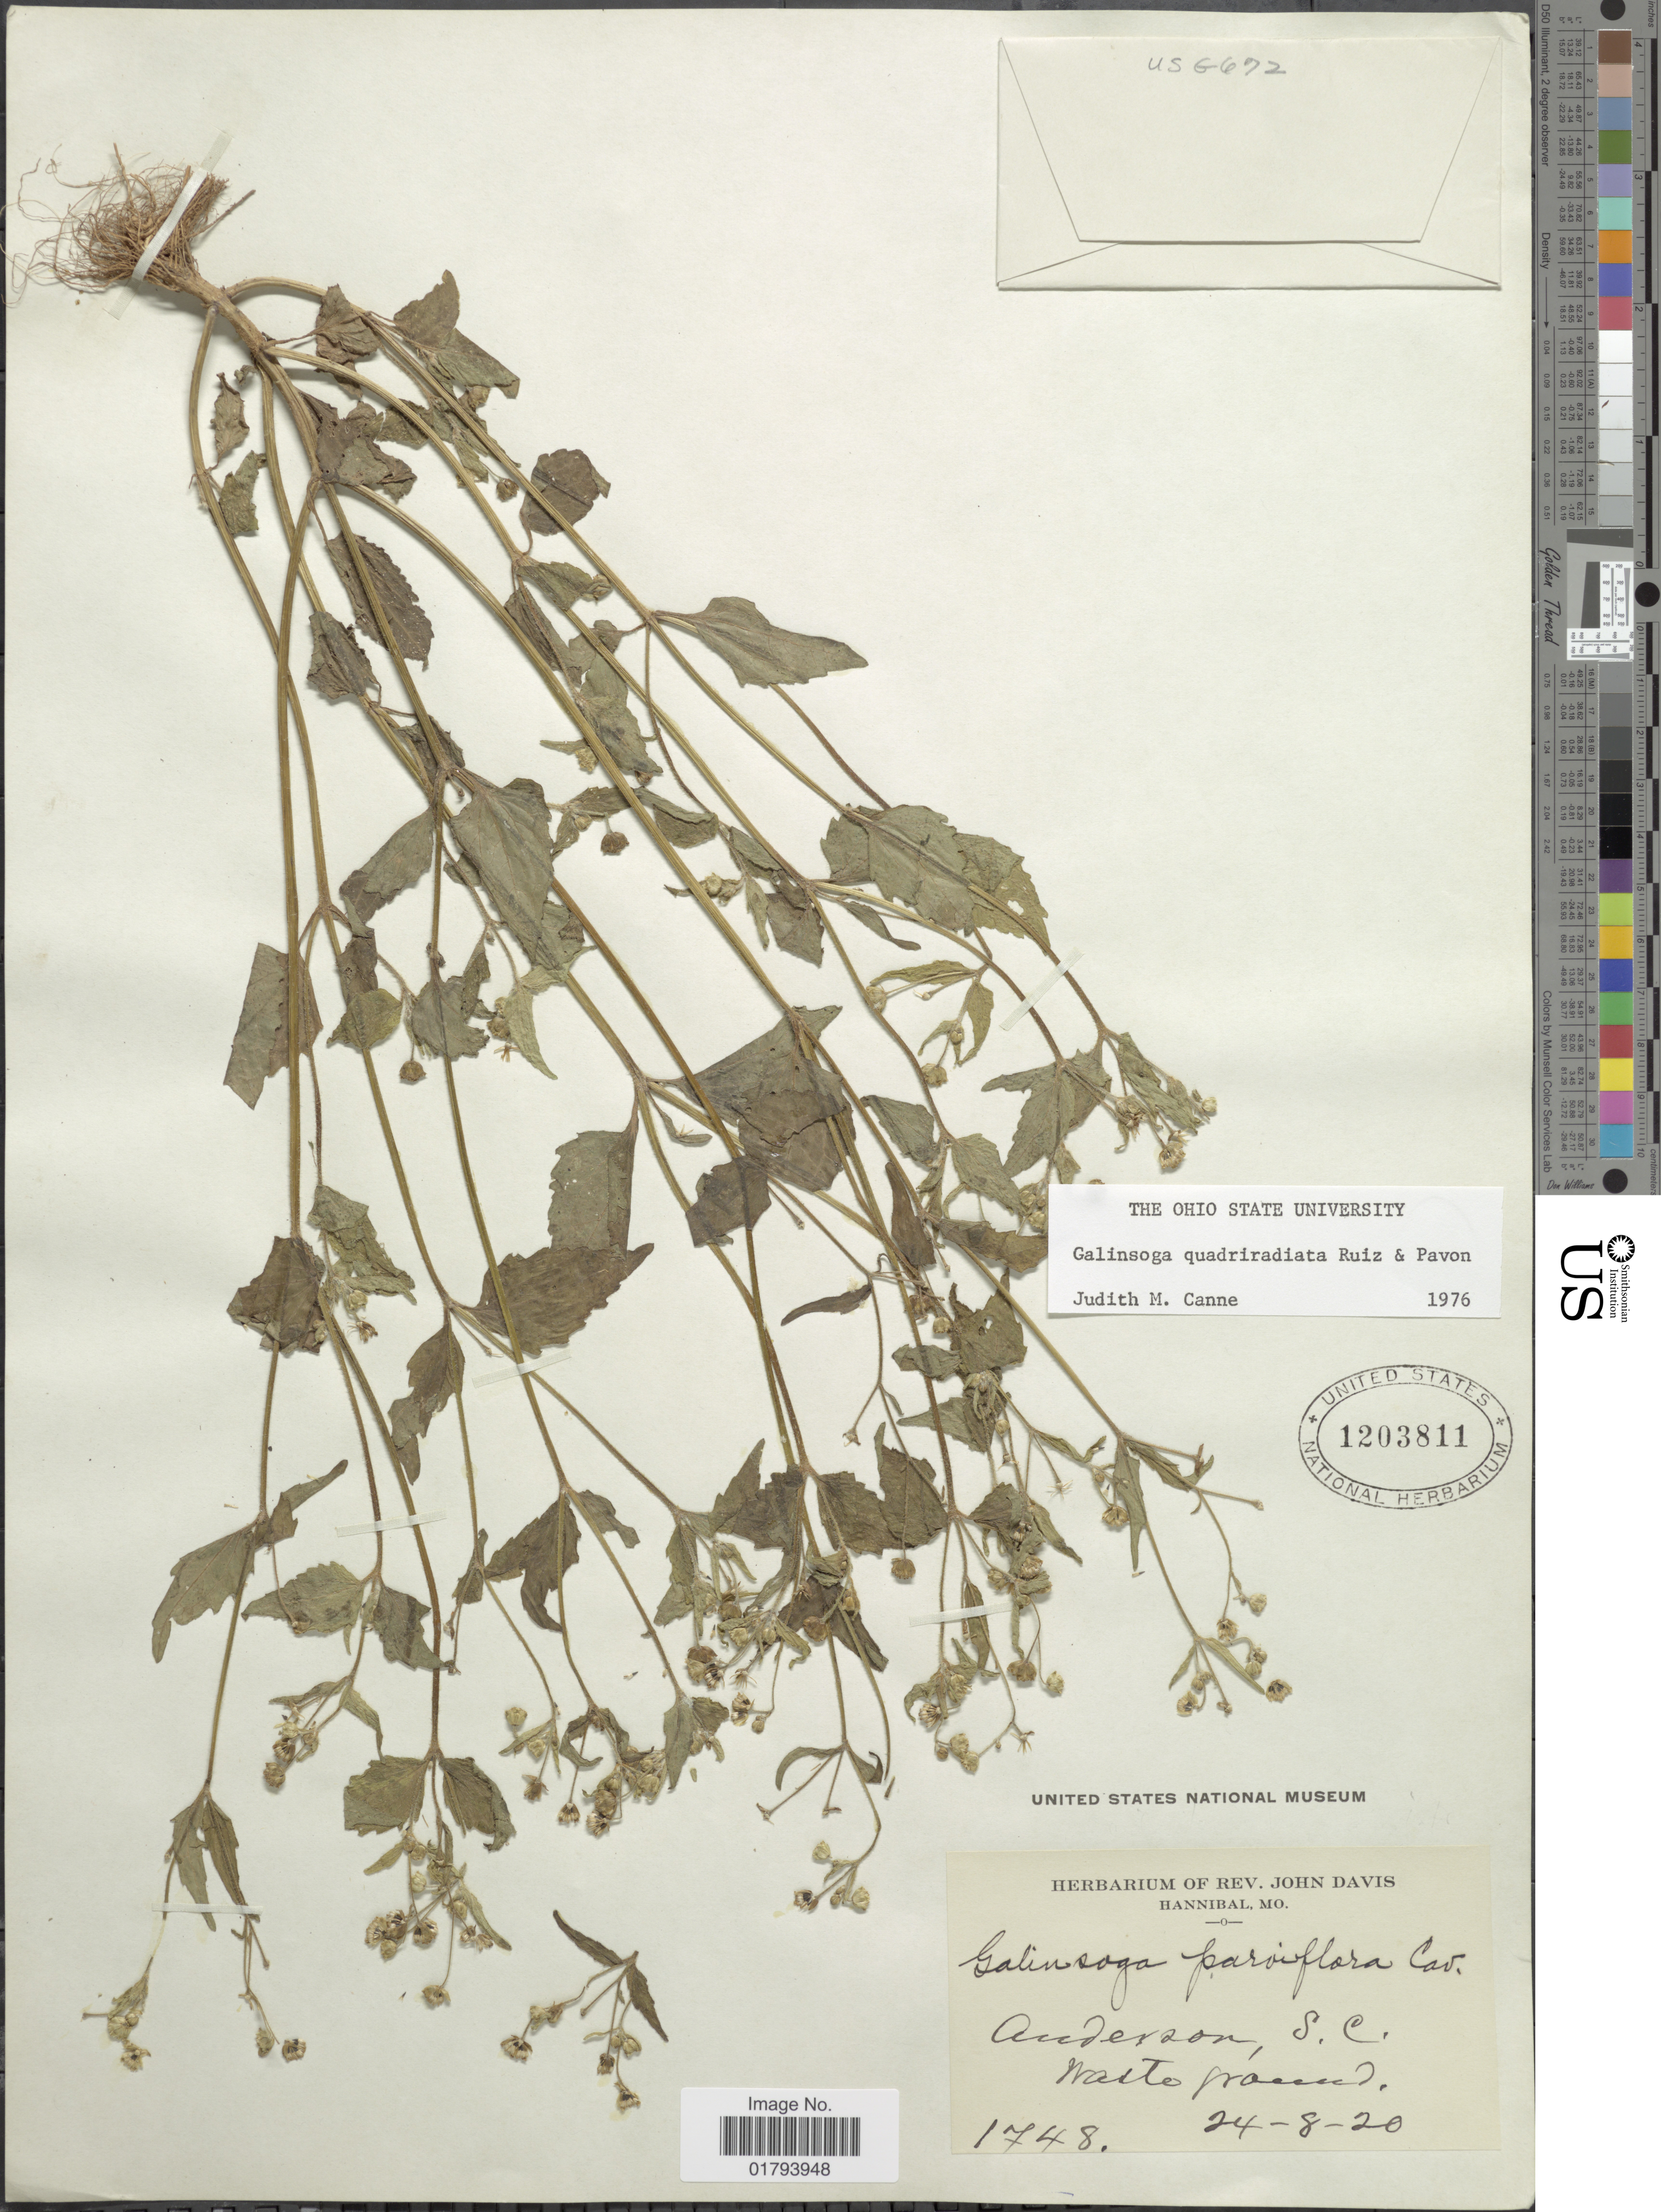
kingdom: Plantae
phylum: Tracheophyta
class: Magnoliopsida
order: Asterales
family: Asteraceae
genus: Galinsoga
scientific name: Galinsoga quadriradiata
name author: Ruiz & Pav.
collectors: ex herb. Rev. John Davis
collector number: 1748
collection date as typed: Transcribed d/m/y: 24/8/20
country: United States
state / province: South Carolina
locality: Anderson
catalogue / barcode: US 1203811